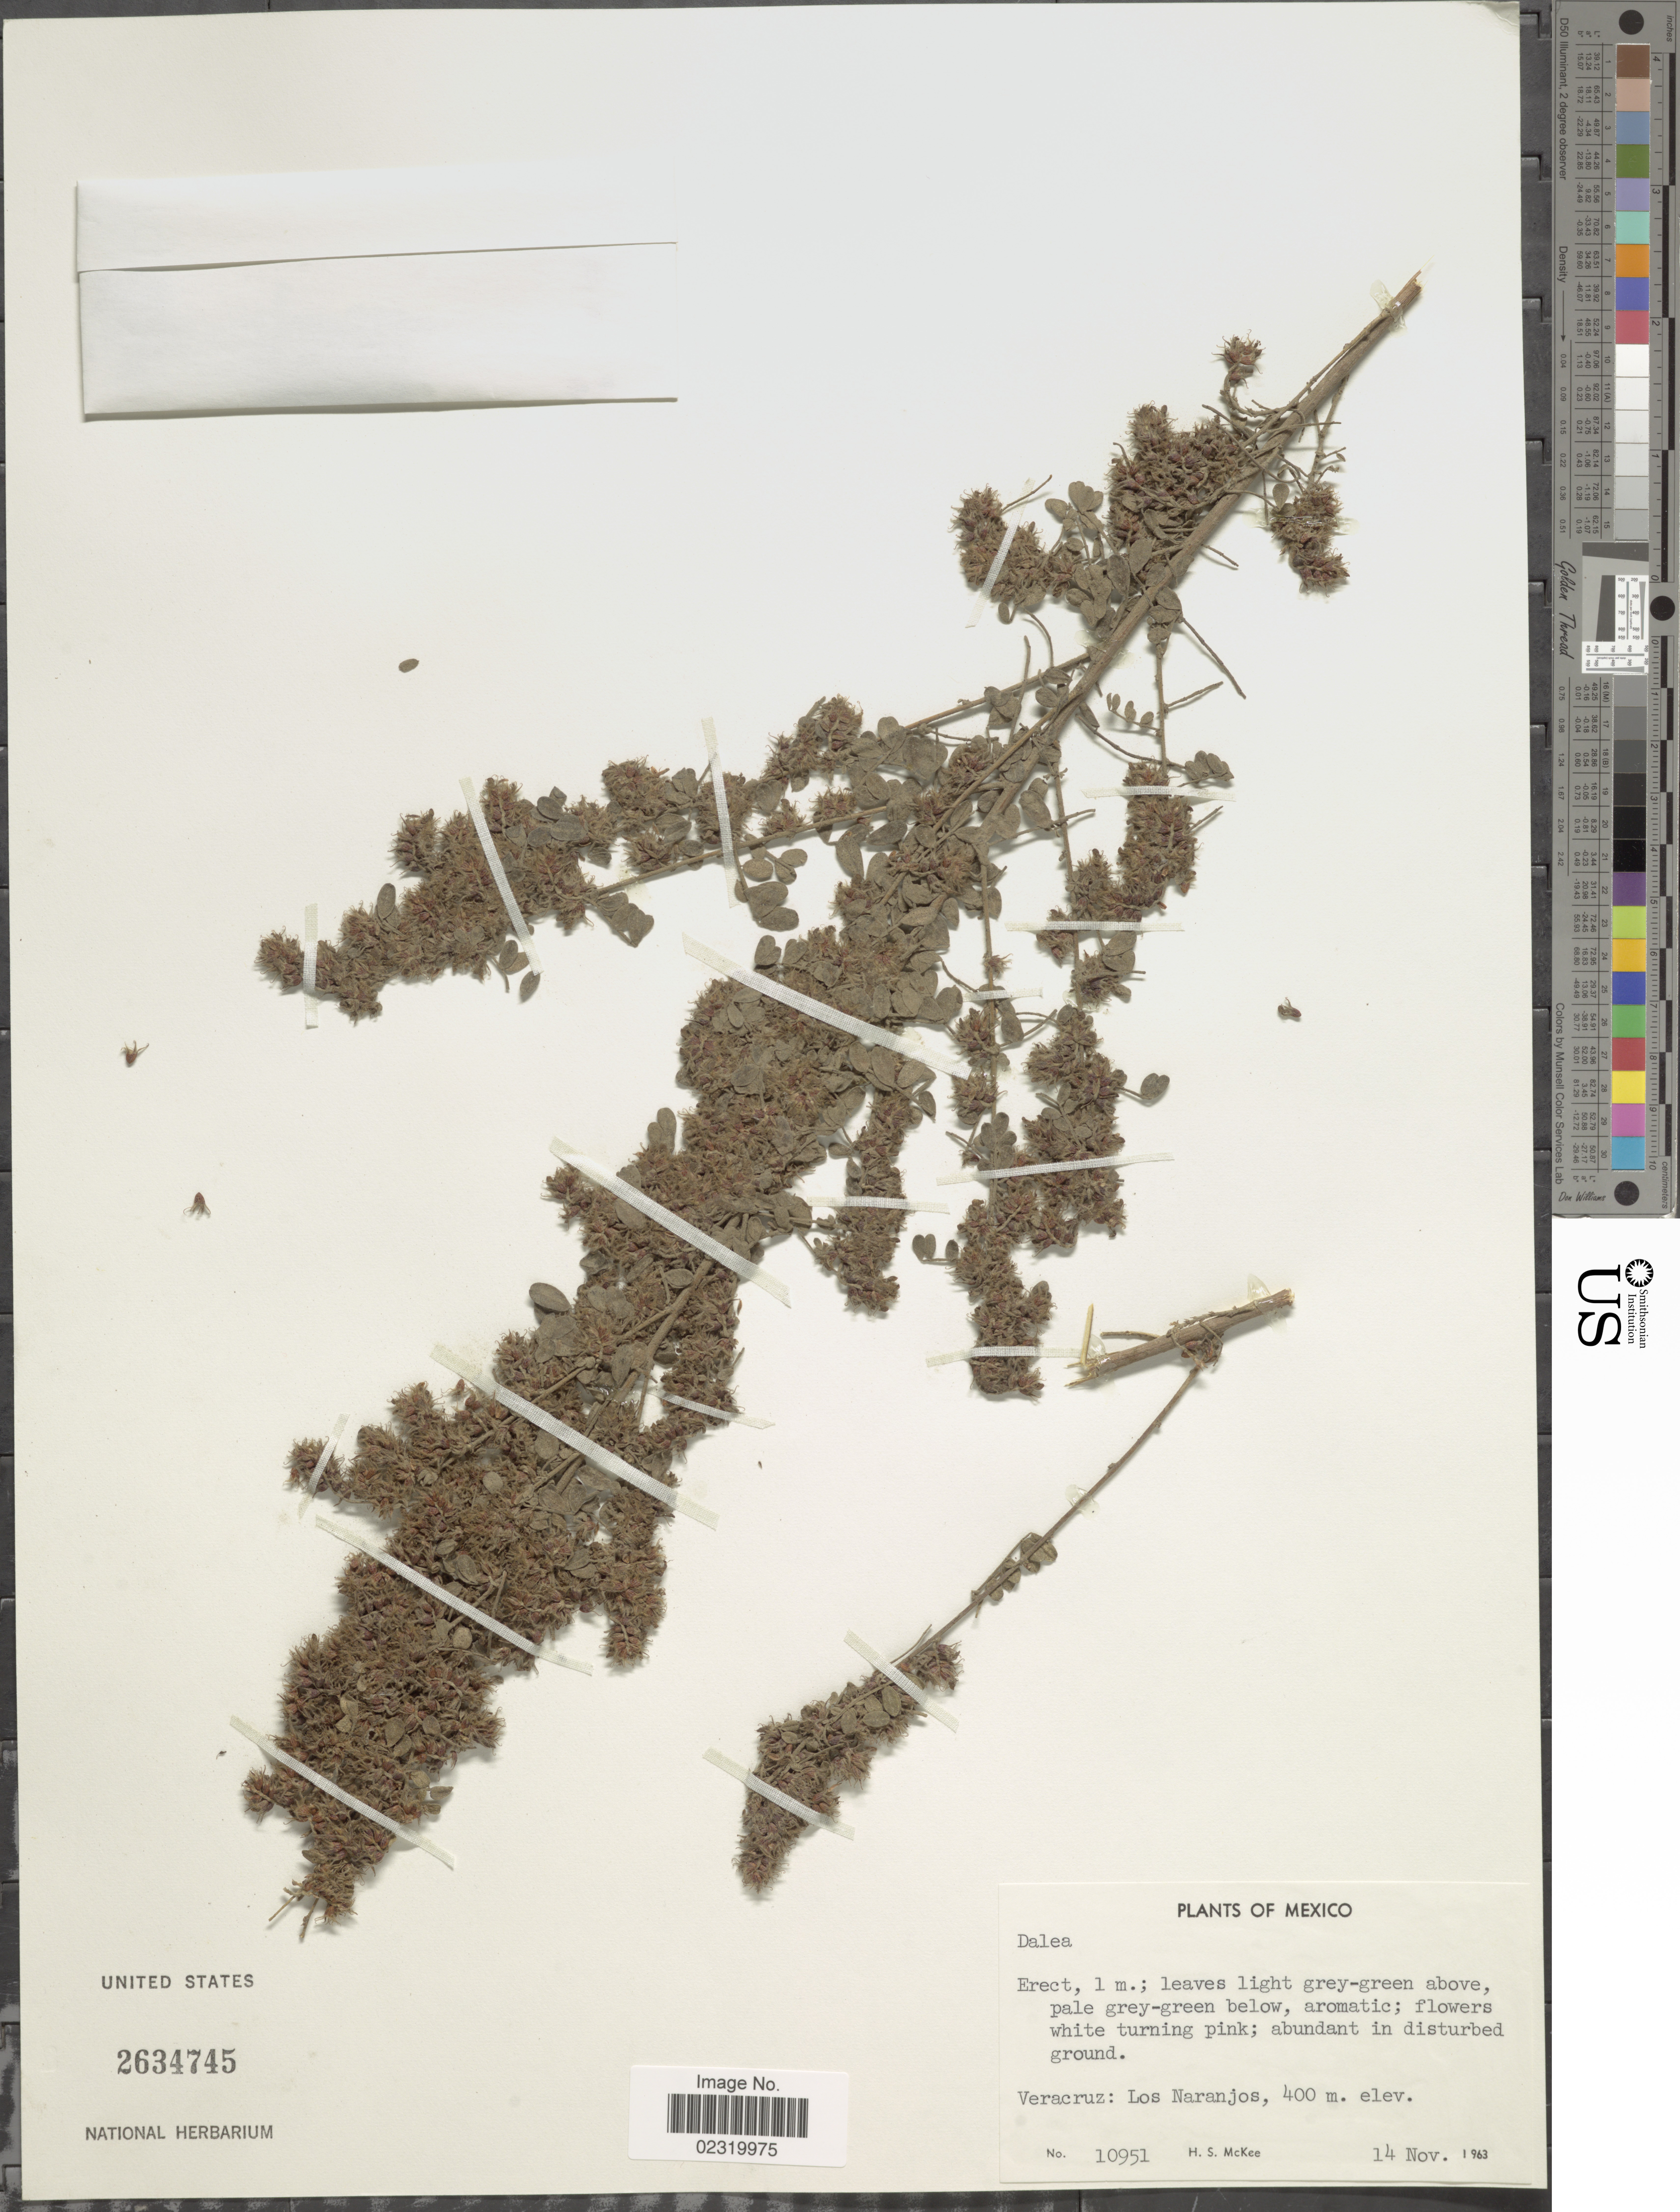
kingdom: Plantae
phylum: Tracheophyta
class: Magnoliopsida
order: Fabales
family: Fabaceae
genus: Dalea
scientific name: Dalea scandens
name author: (Mill.) R.T. Clausen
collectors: H. S. McKee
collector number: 10951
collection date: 1963-11-14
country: Mexico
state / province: Veracruz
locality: Veracruz: Los Naranjos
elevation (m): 400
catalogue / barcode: US 2634745